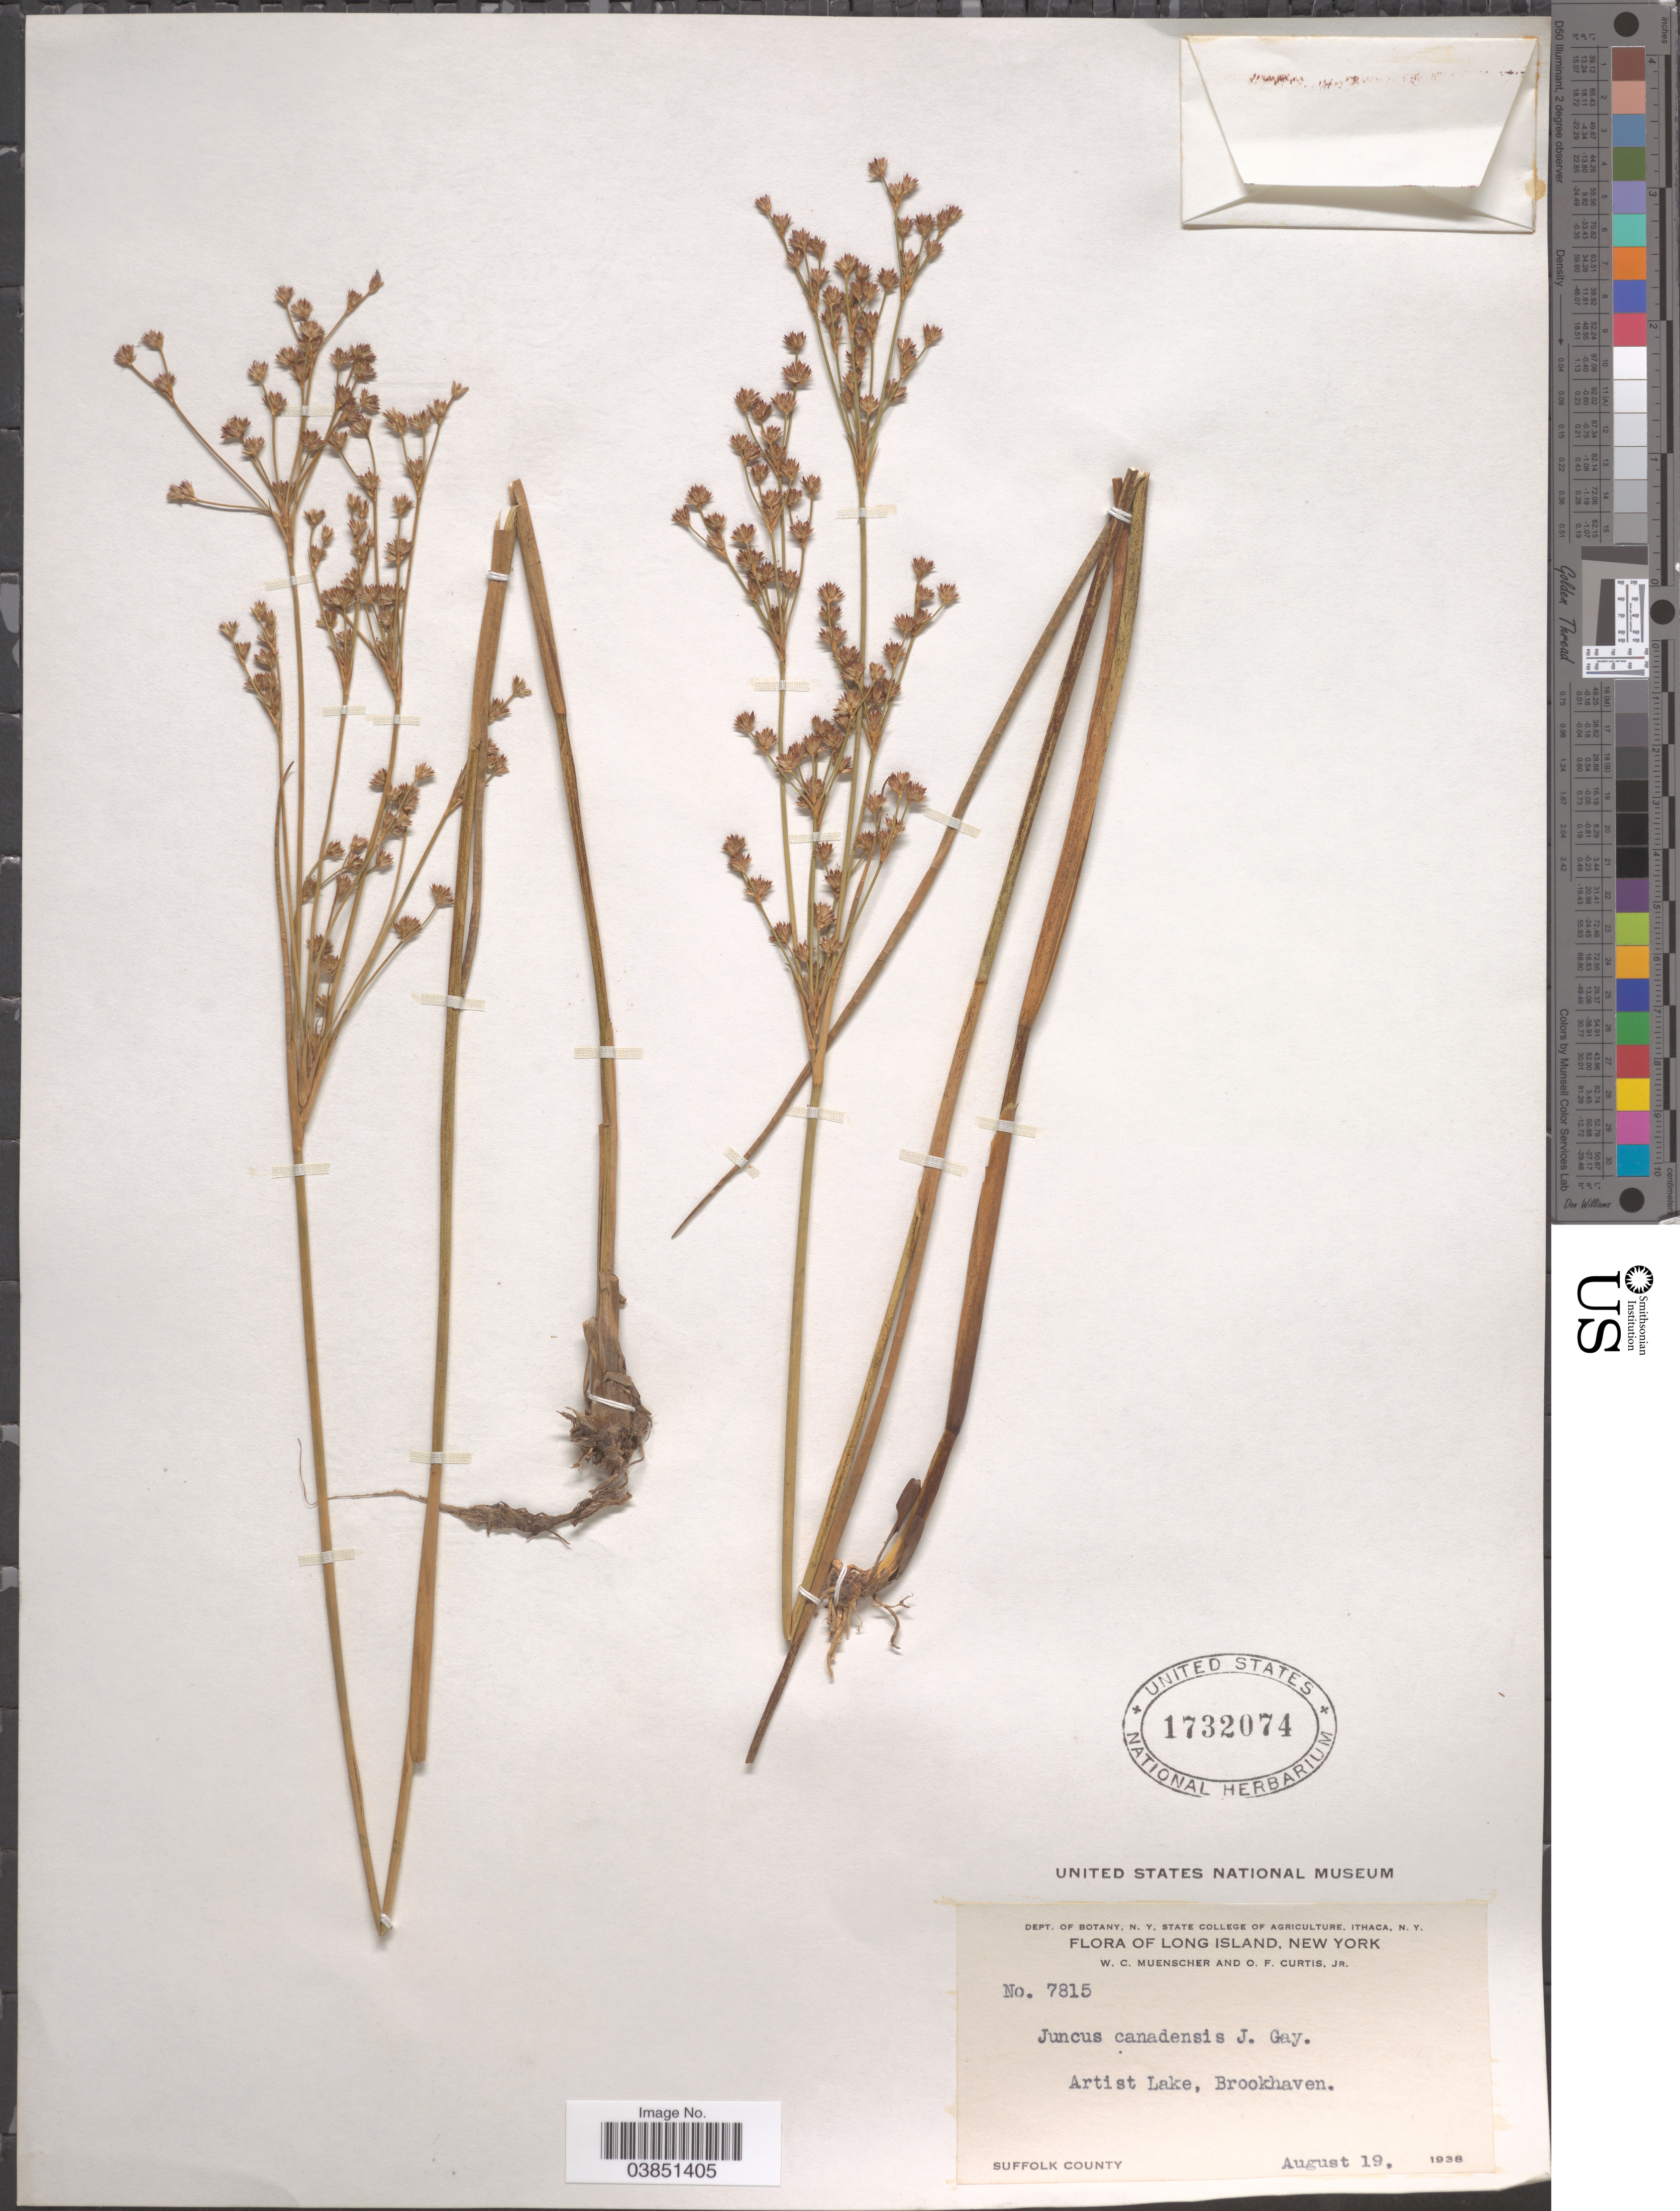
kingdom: Plantae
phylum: Tracheophyta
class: Liliopsida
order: Poales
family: Juncaceae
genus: Juncus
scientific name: Juncus canadensis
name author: J. Gay ex Laharpe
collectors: W. Muenscher & O. Curtis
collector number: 7815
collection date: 1938-08-19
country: United States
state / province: New York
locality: Long Island. Artist Lake, Brookhaven. Suffolk County.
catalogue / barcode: US 1732074